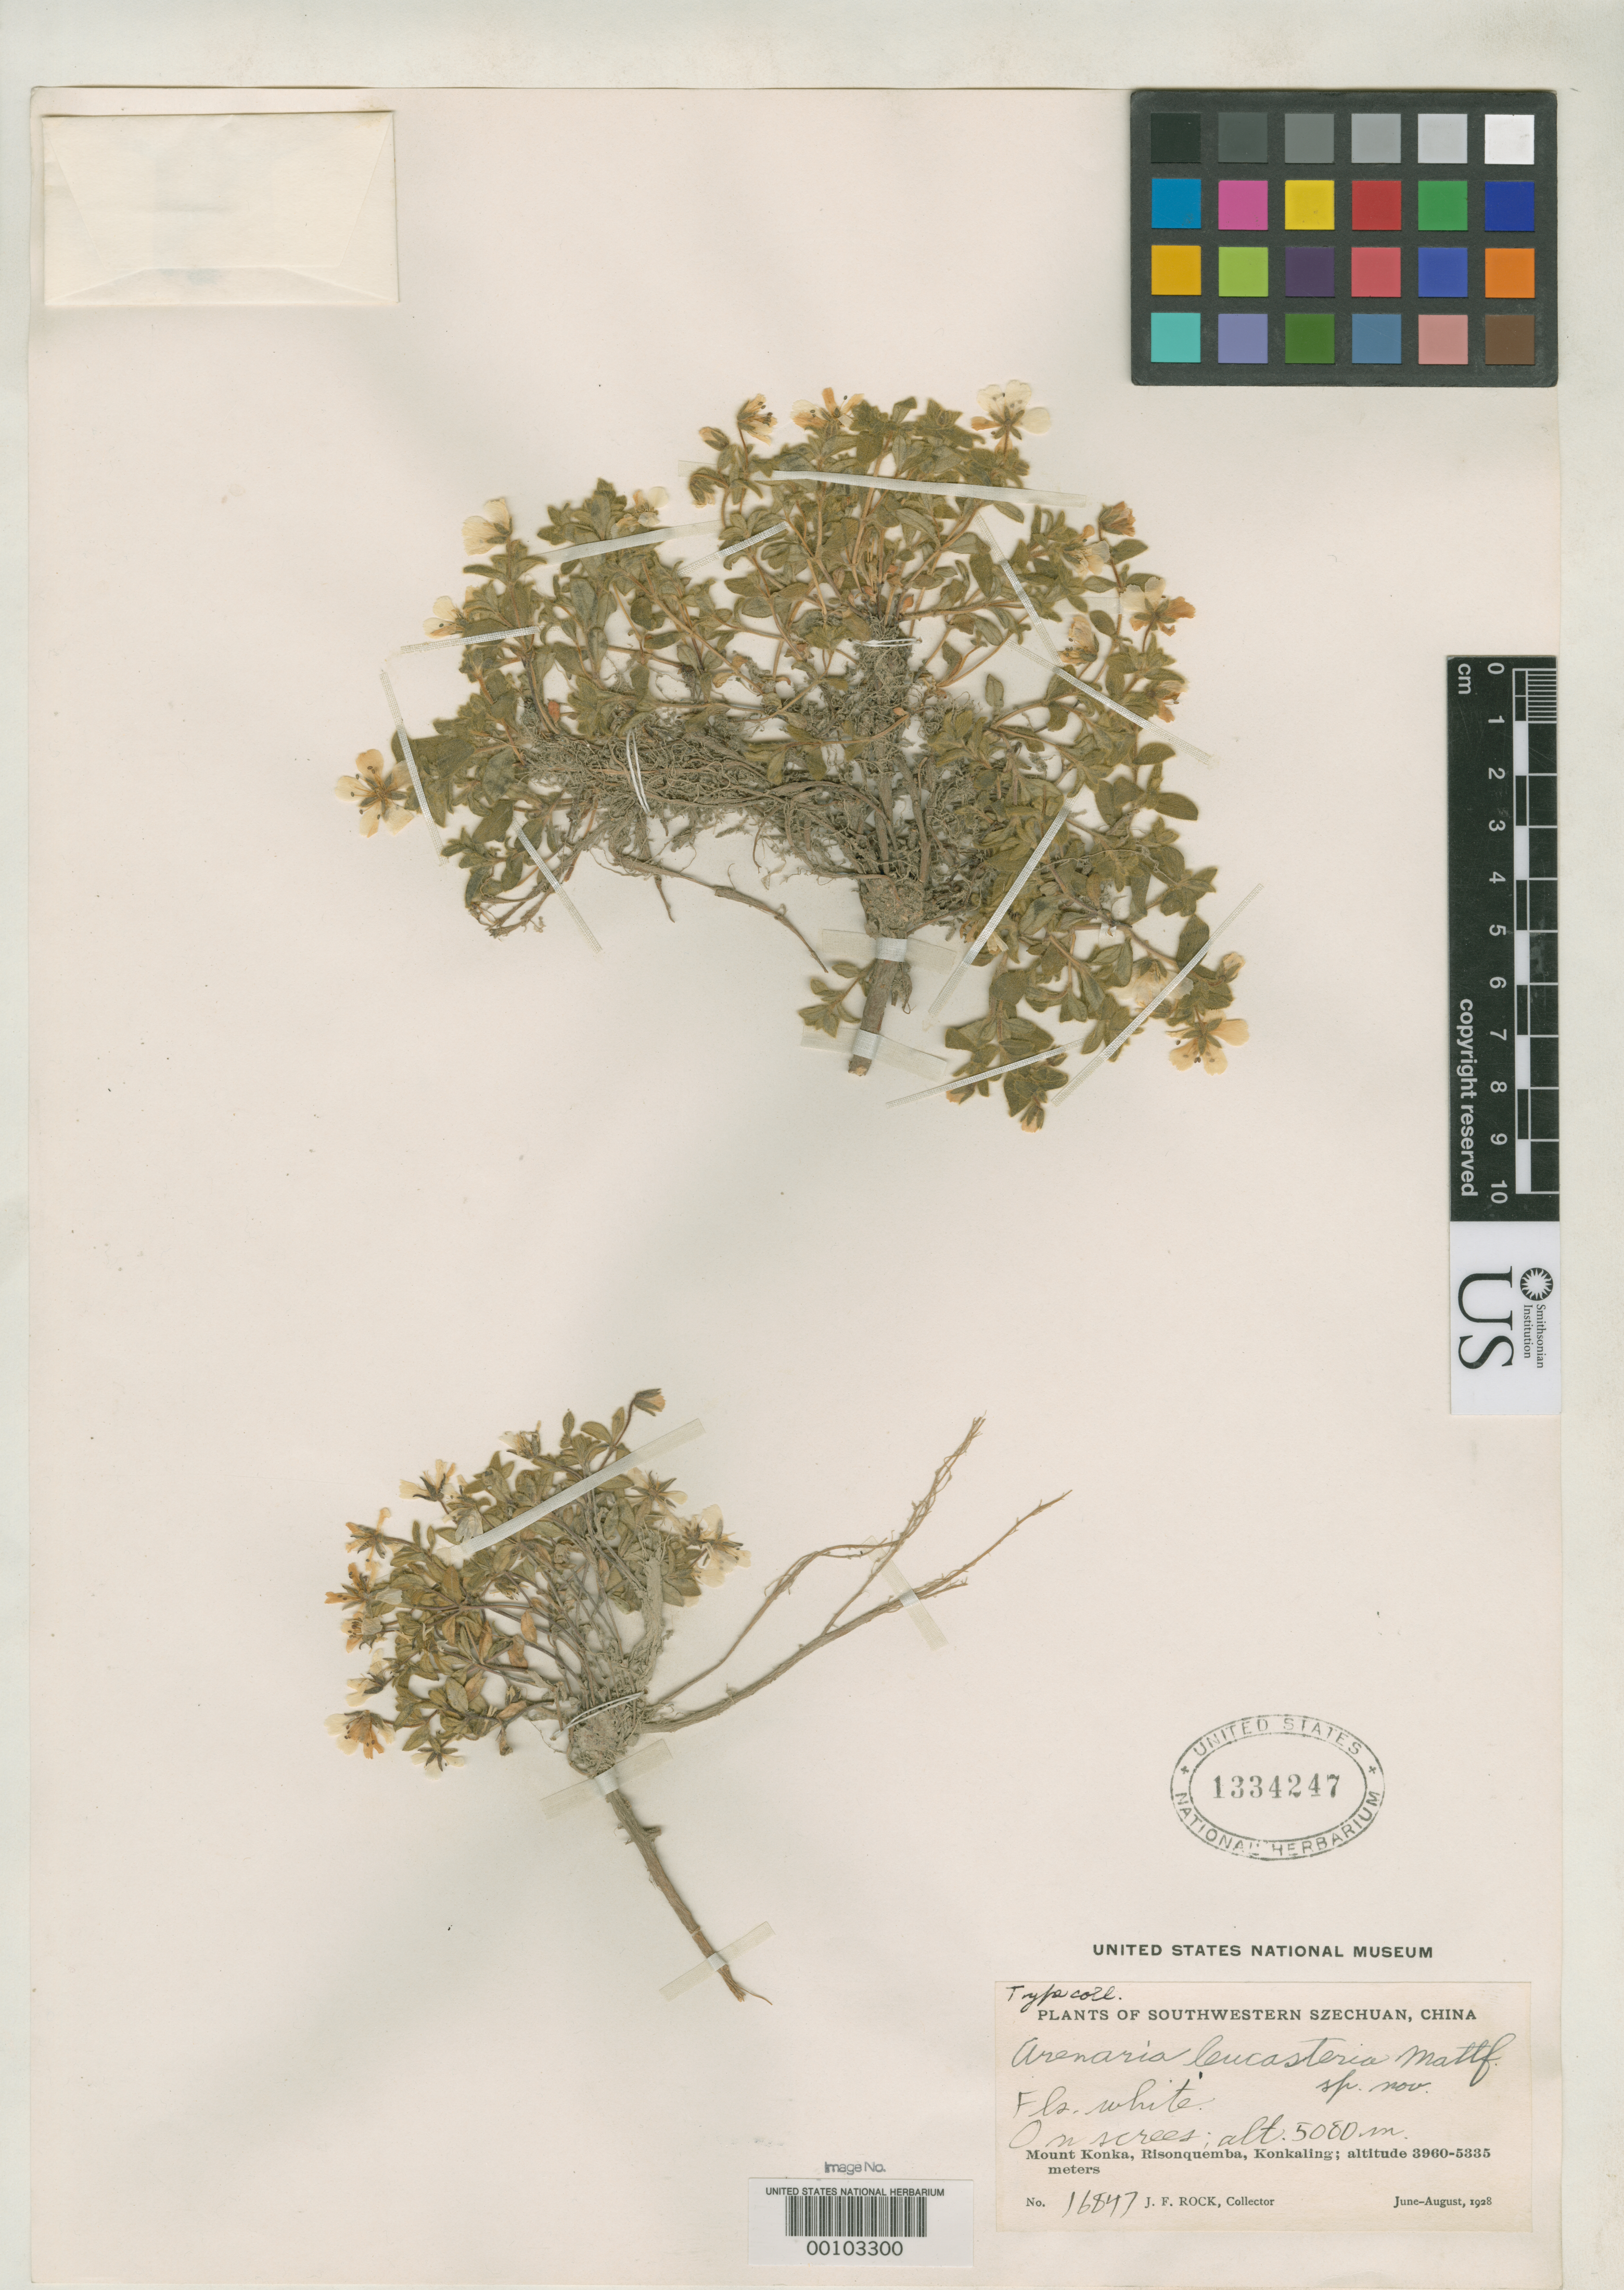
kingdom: Plantae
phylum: Tracheophyta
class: Magnoliopsida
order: Caryophyllales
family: Caryophyllaceae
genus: Arenaria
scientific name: Arenaria leucasteria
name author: Mattf.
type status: Isotype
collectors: J. F. Rock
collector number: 16847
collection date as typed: Jun 1928 to -- Aug 1928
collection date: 1928-06/1928-08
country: China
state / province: Sichuan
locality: Mt. Konka, Risonquemba, Konkaling.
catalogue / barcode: US 1334247